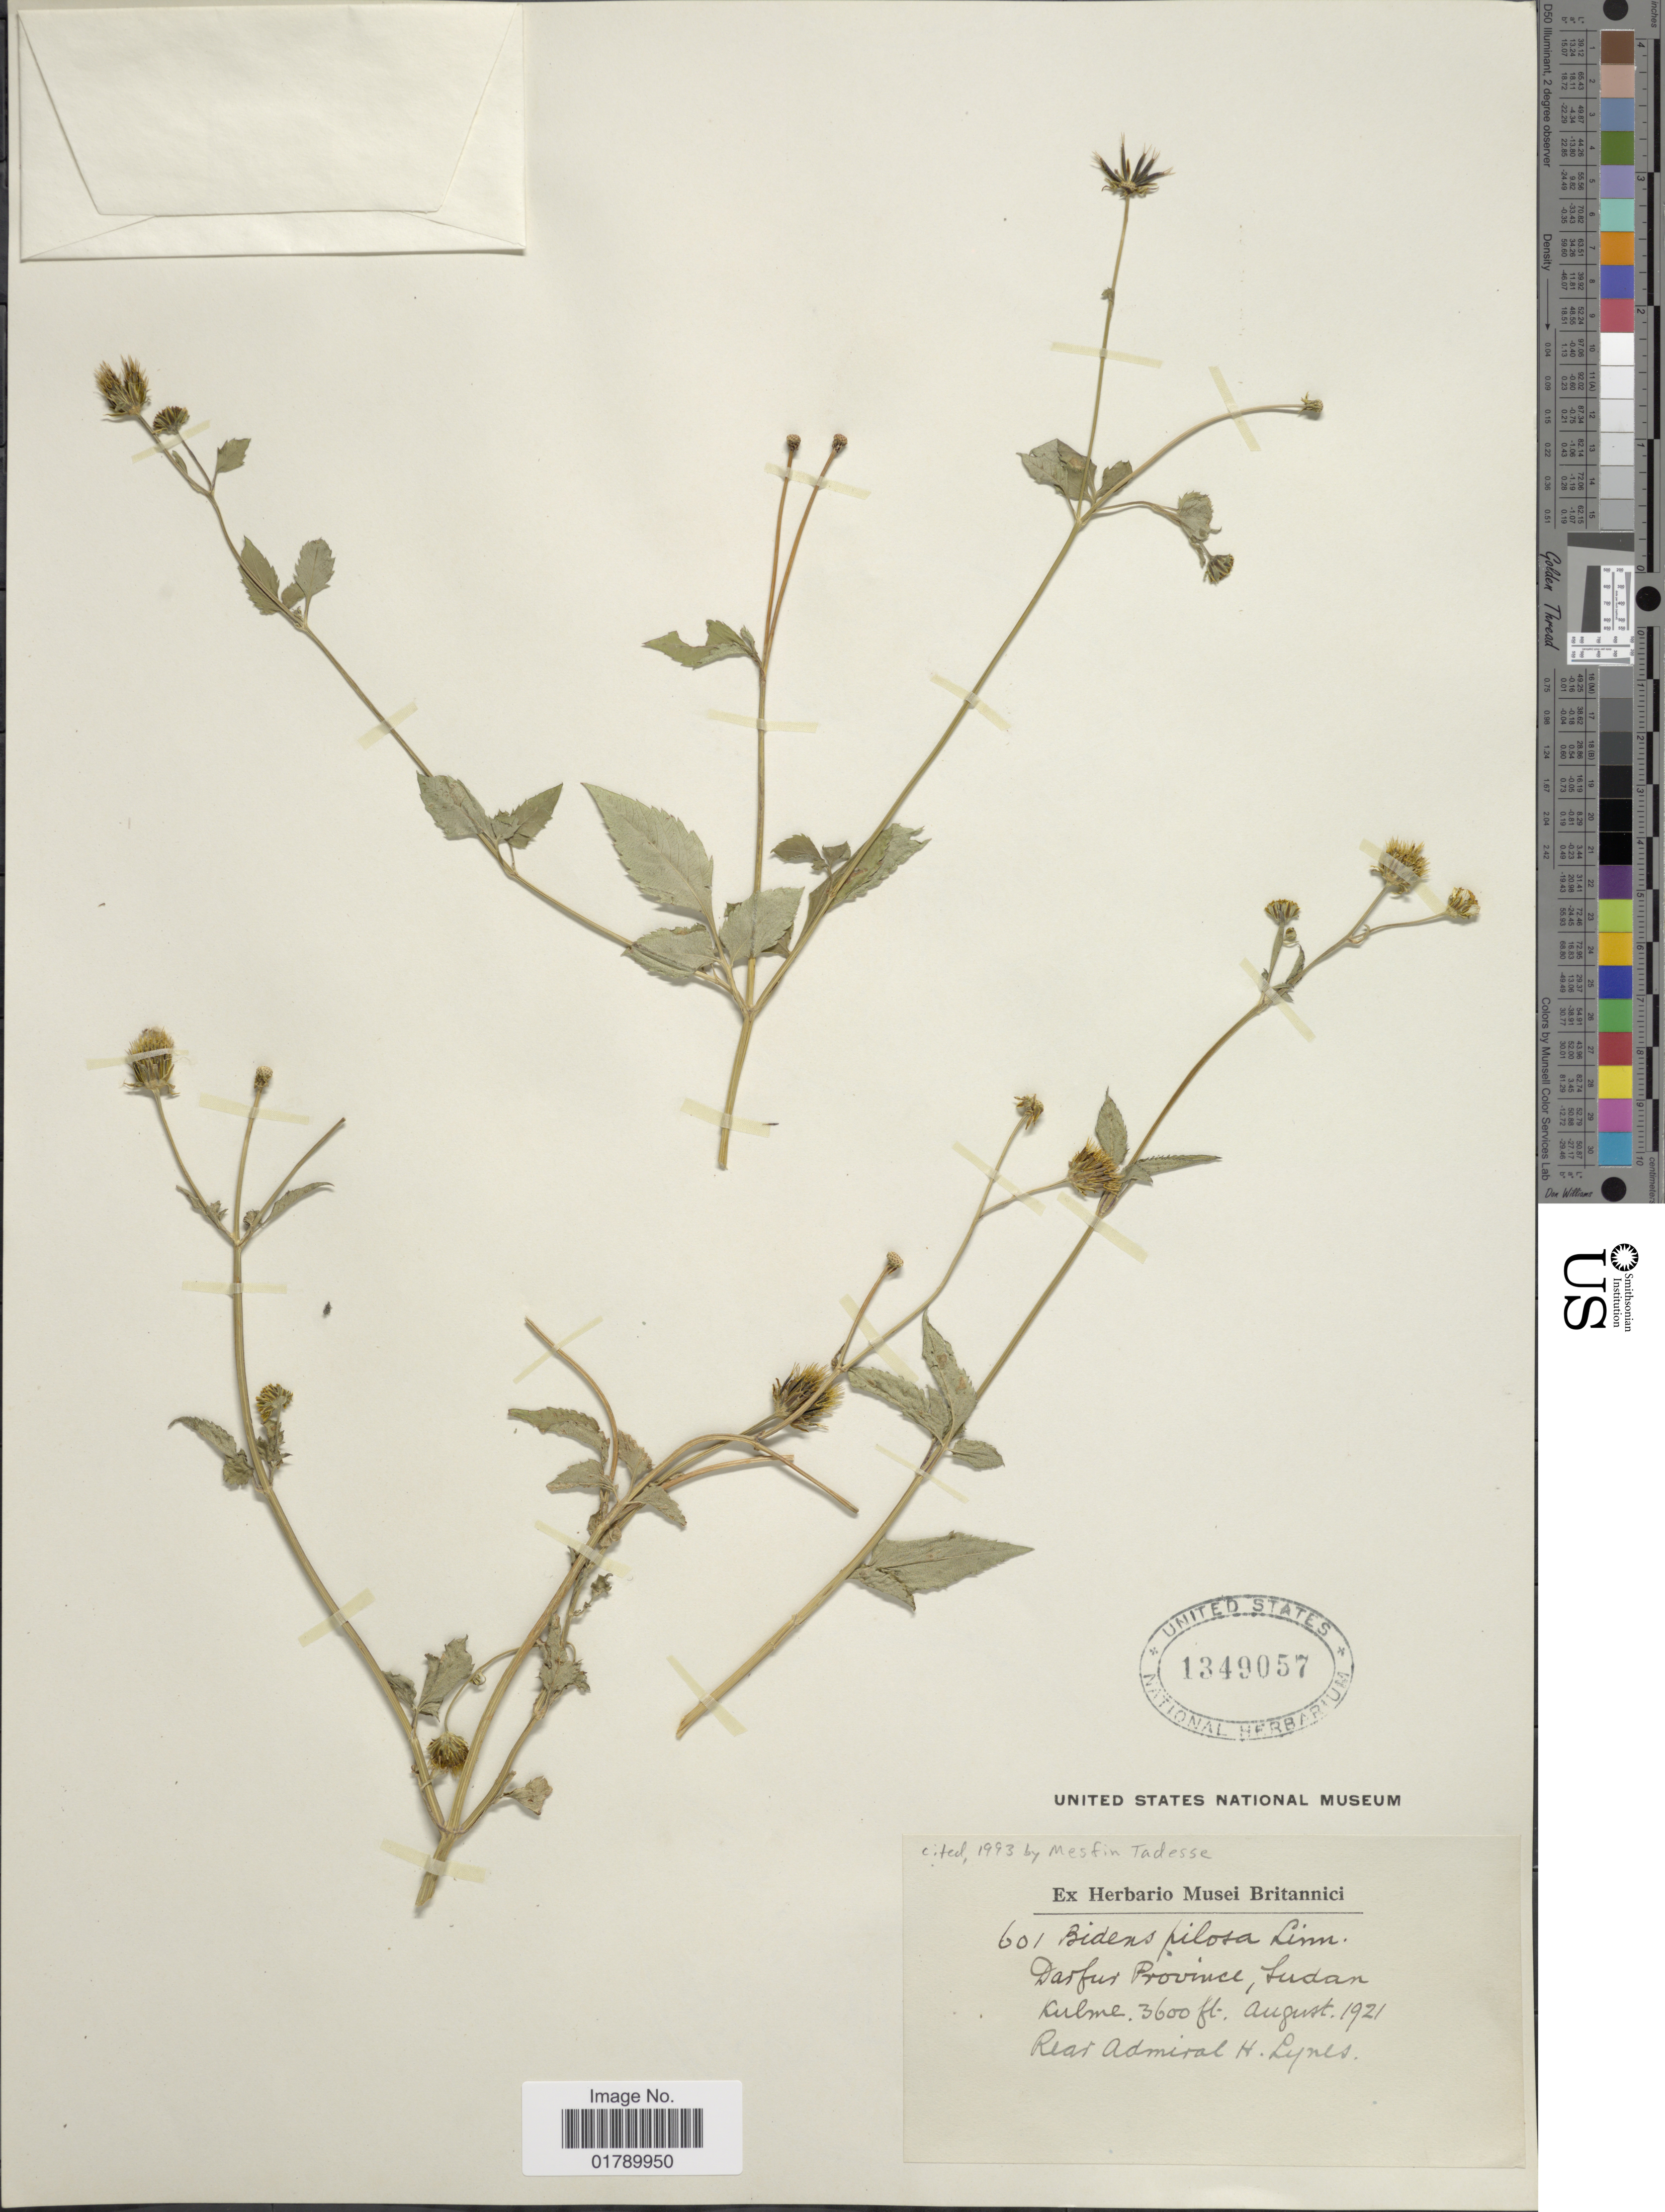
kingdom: Plantae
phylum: Tracheophyta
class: Magnoliopsida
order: Asterales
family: Asteraceae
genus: Bidens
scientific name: Bidens pilosa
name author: L.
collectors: H. Lynes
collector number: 601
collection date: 1921-08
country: Sudan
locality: Darfur Province, Sudan. Kulme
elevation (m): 1097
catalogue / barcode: US 1349057